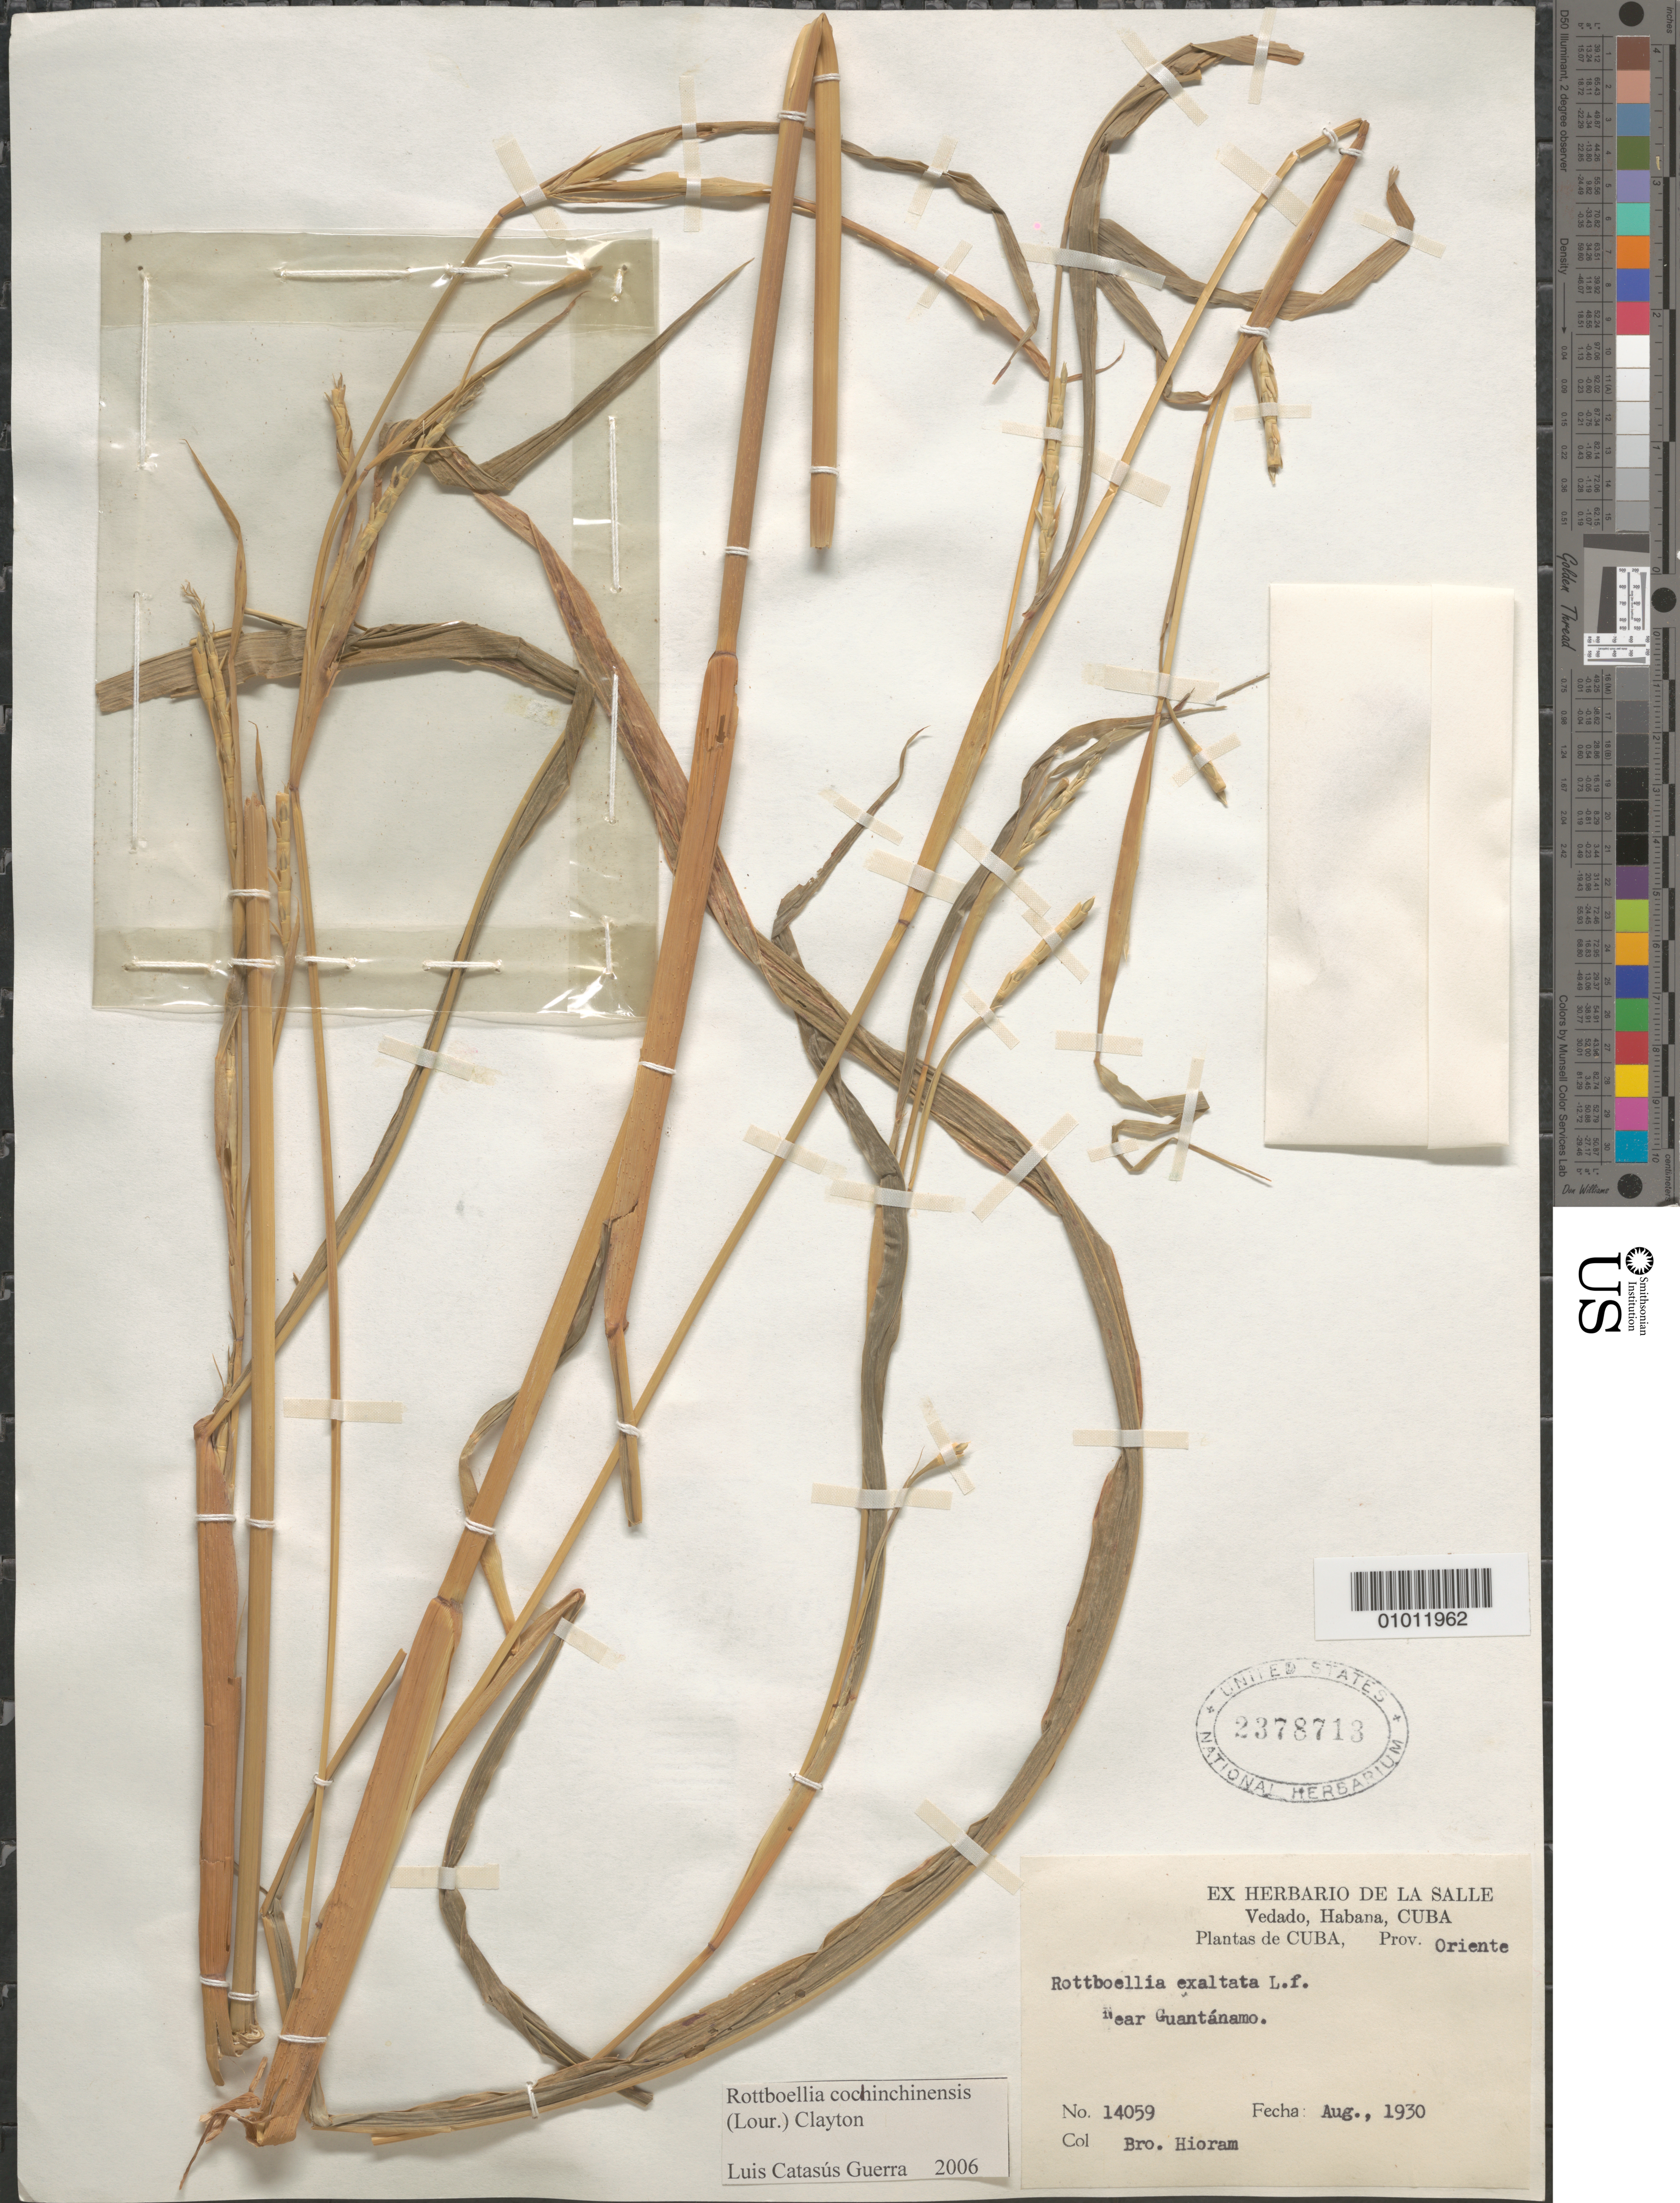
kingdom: Plantae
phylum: Tracheophyta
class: Liliopsida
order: Poales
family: Poaceae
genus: Rottboellia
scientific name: Rottboellia cochinchinensis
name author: (Lour.) Clayton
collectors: Bro. Hioram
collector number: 14059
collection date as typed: Aug 1930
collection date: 1930-08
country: Cuba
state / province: La Habana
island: Cuba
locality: Vedado, near Guantánamo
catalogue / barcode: US 2378713